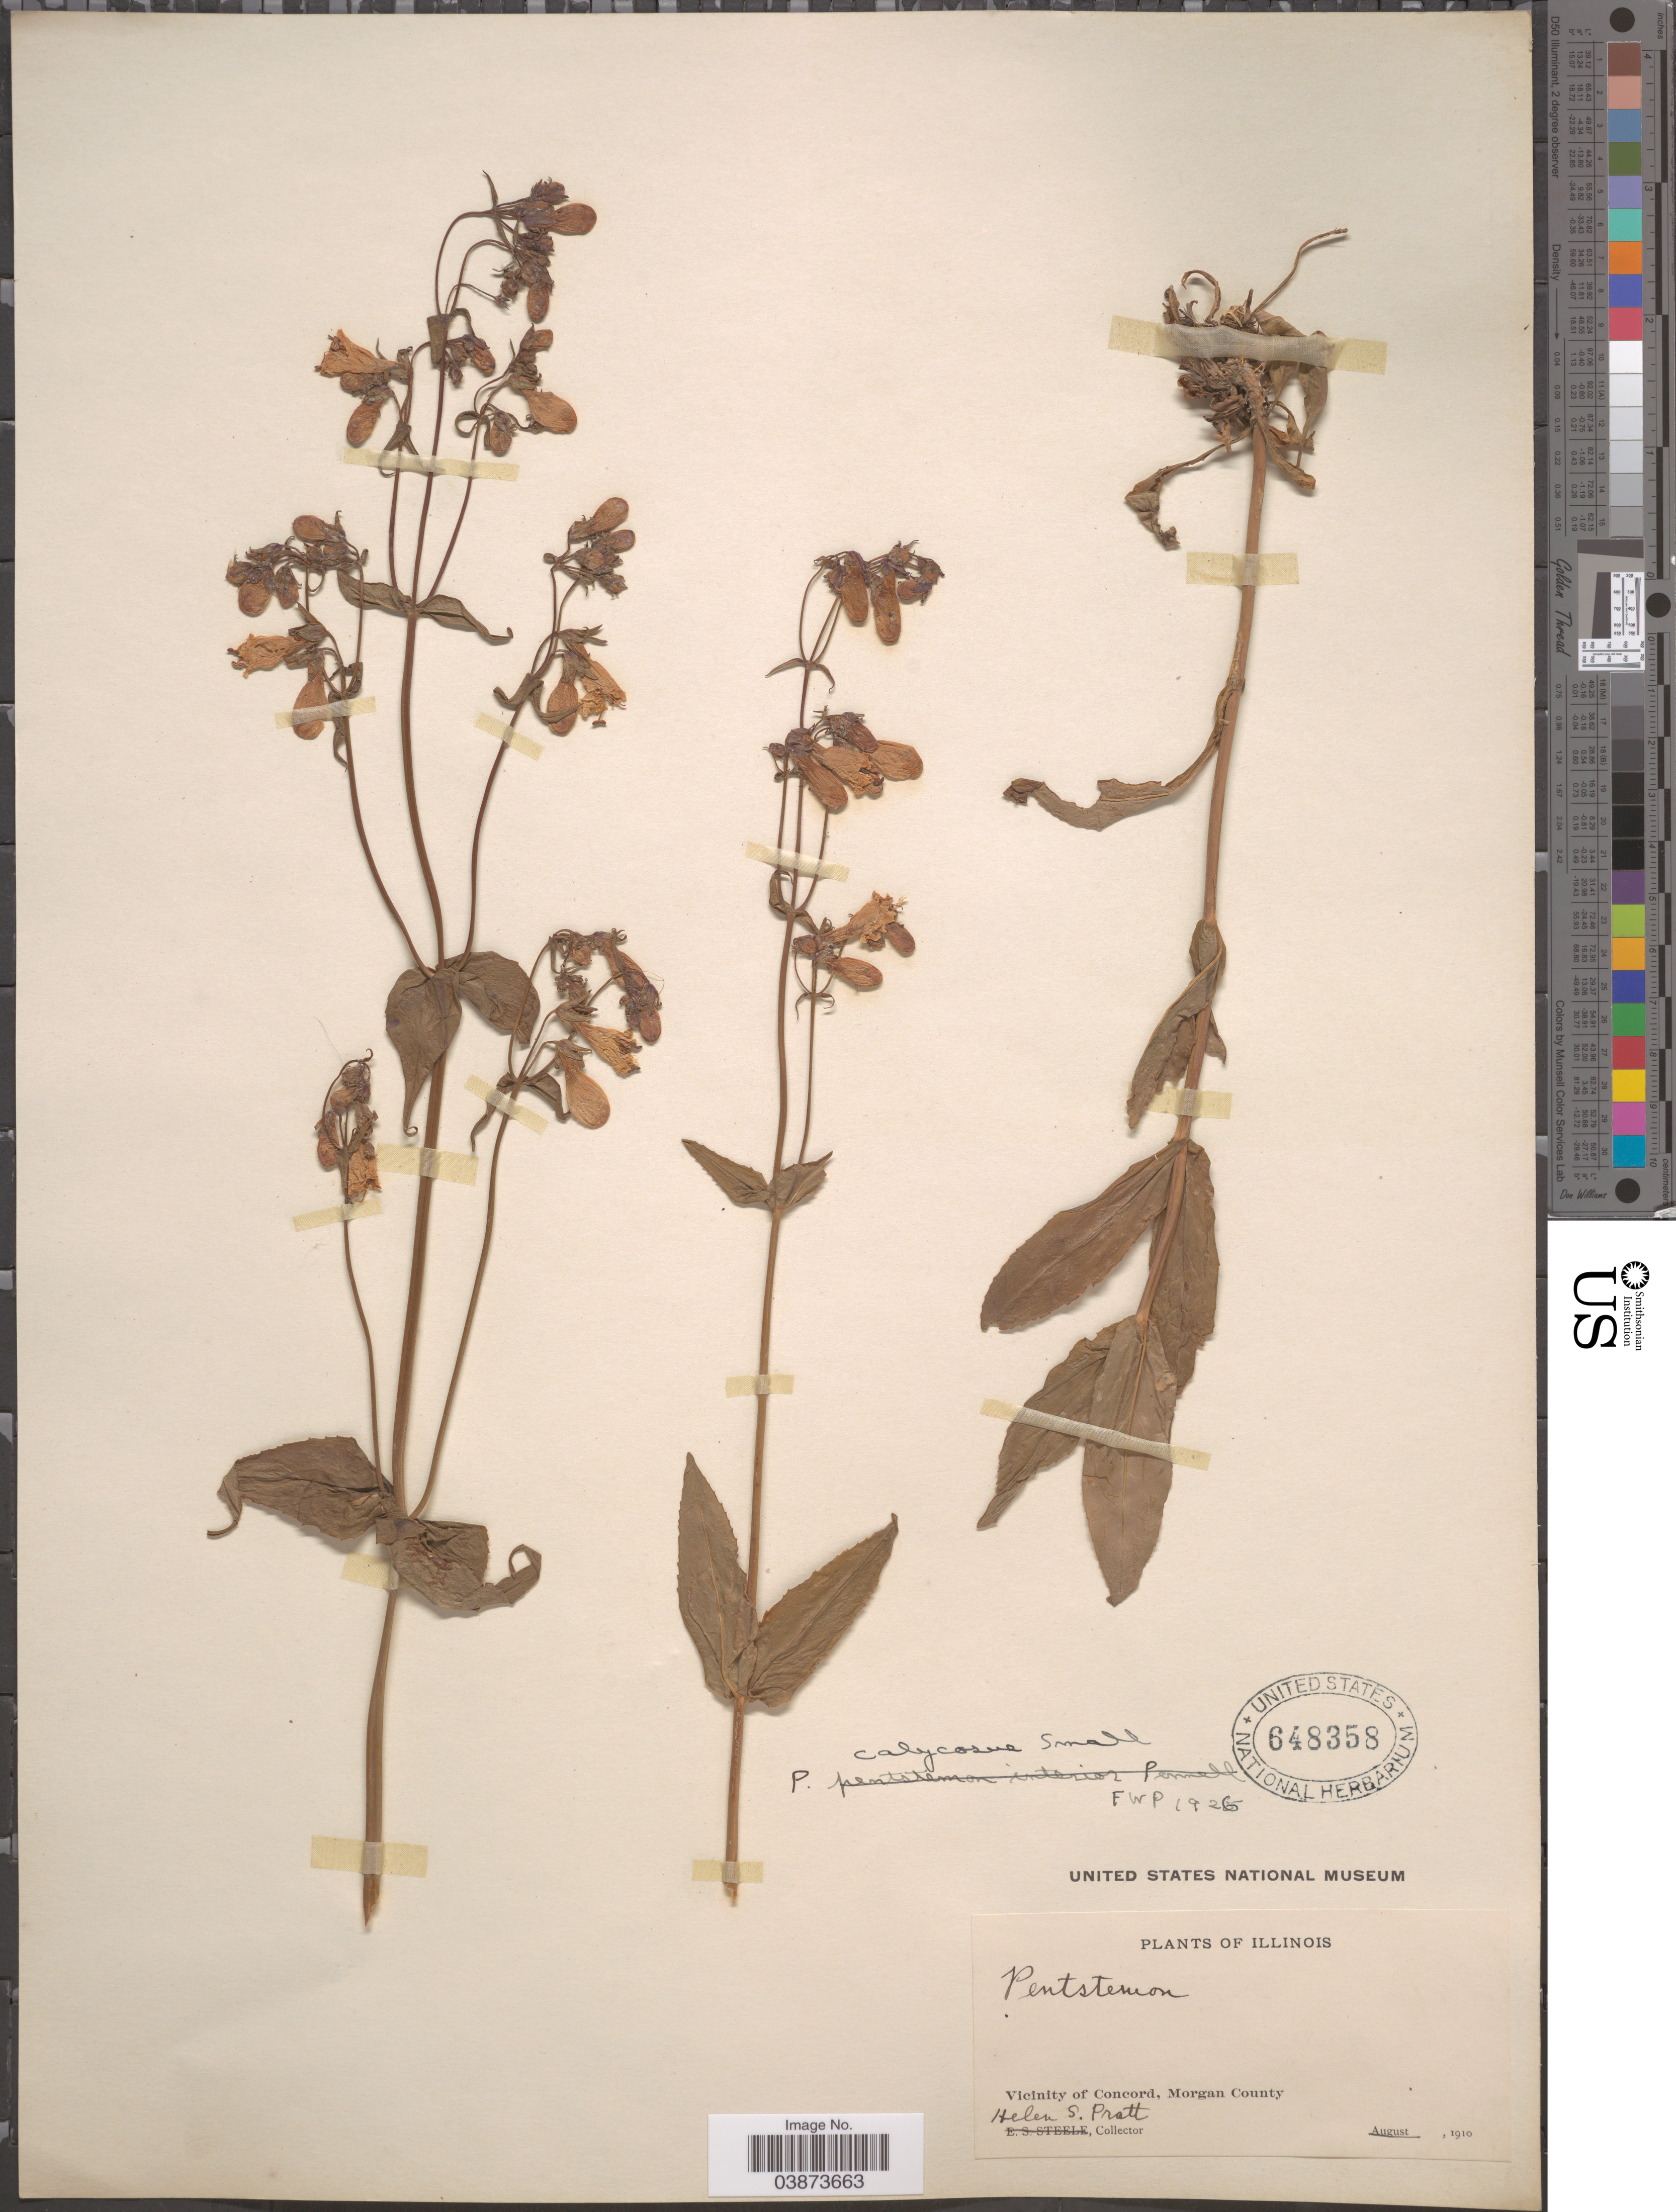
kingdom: Plantae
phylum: Tracheophyta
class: Magnoliopsida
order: Lamiales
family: Plantaginaceae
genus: Penstemon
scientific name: Penstemon calycosus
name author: Small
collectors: H. Pratt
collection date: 1910-08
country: United States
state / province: Illinois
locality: Vicinity of Concord, Morgan County.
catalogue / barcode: US 648358